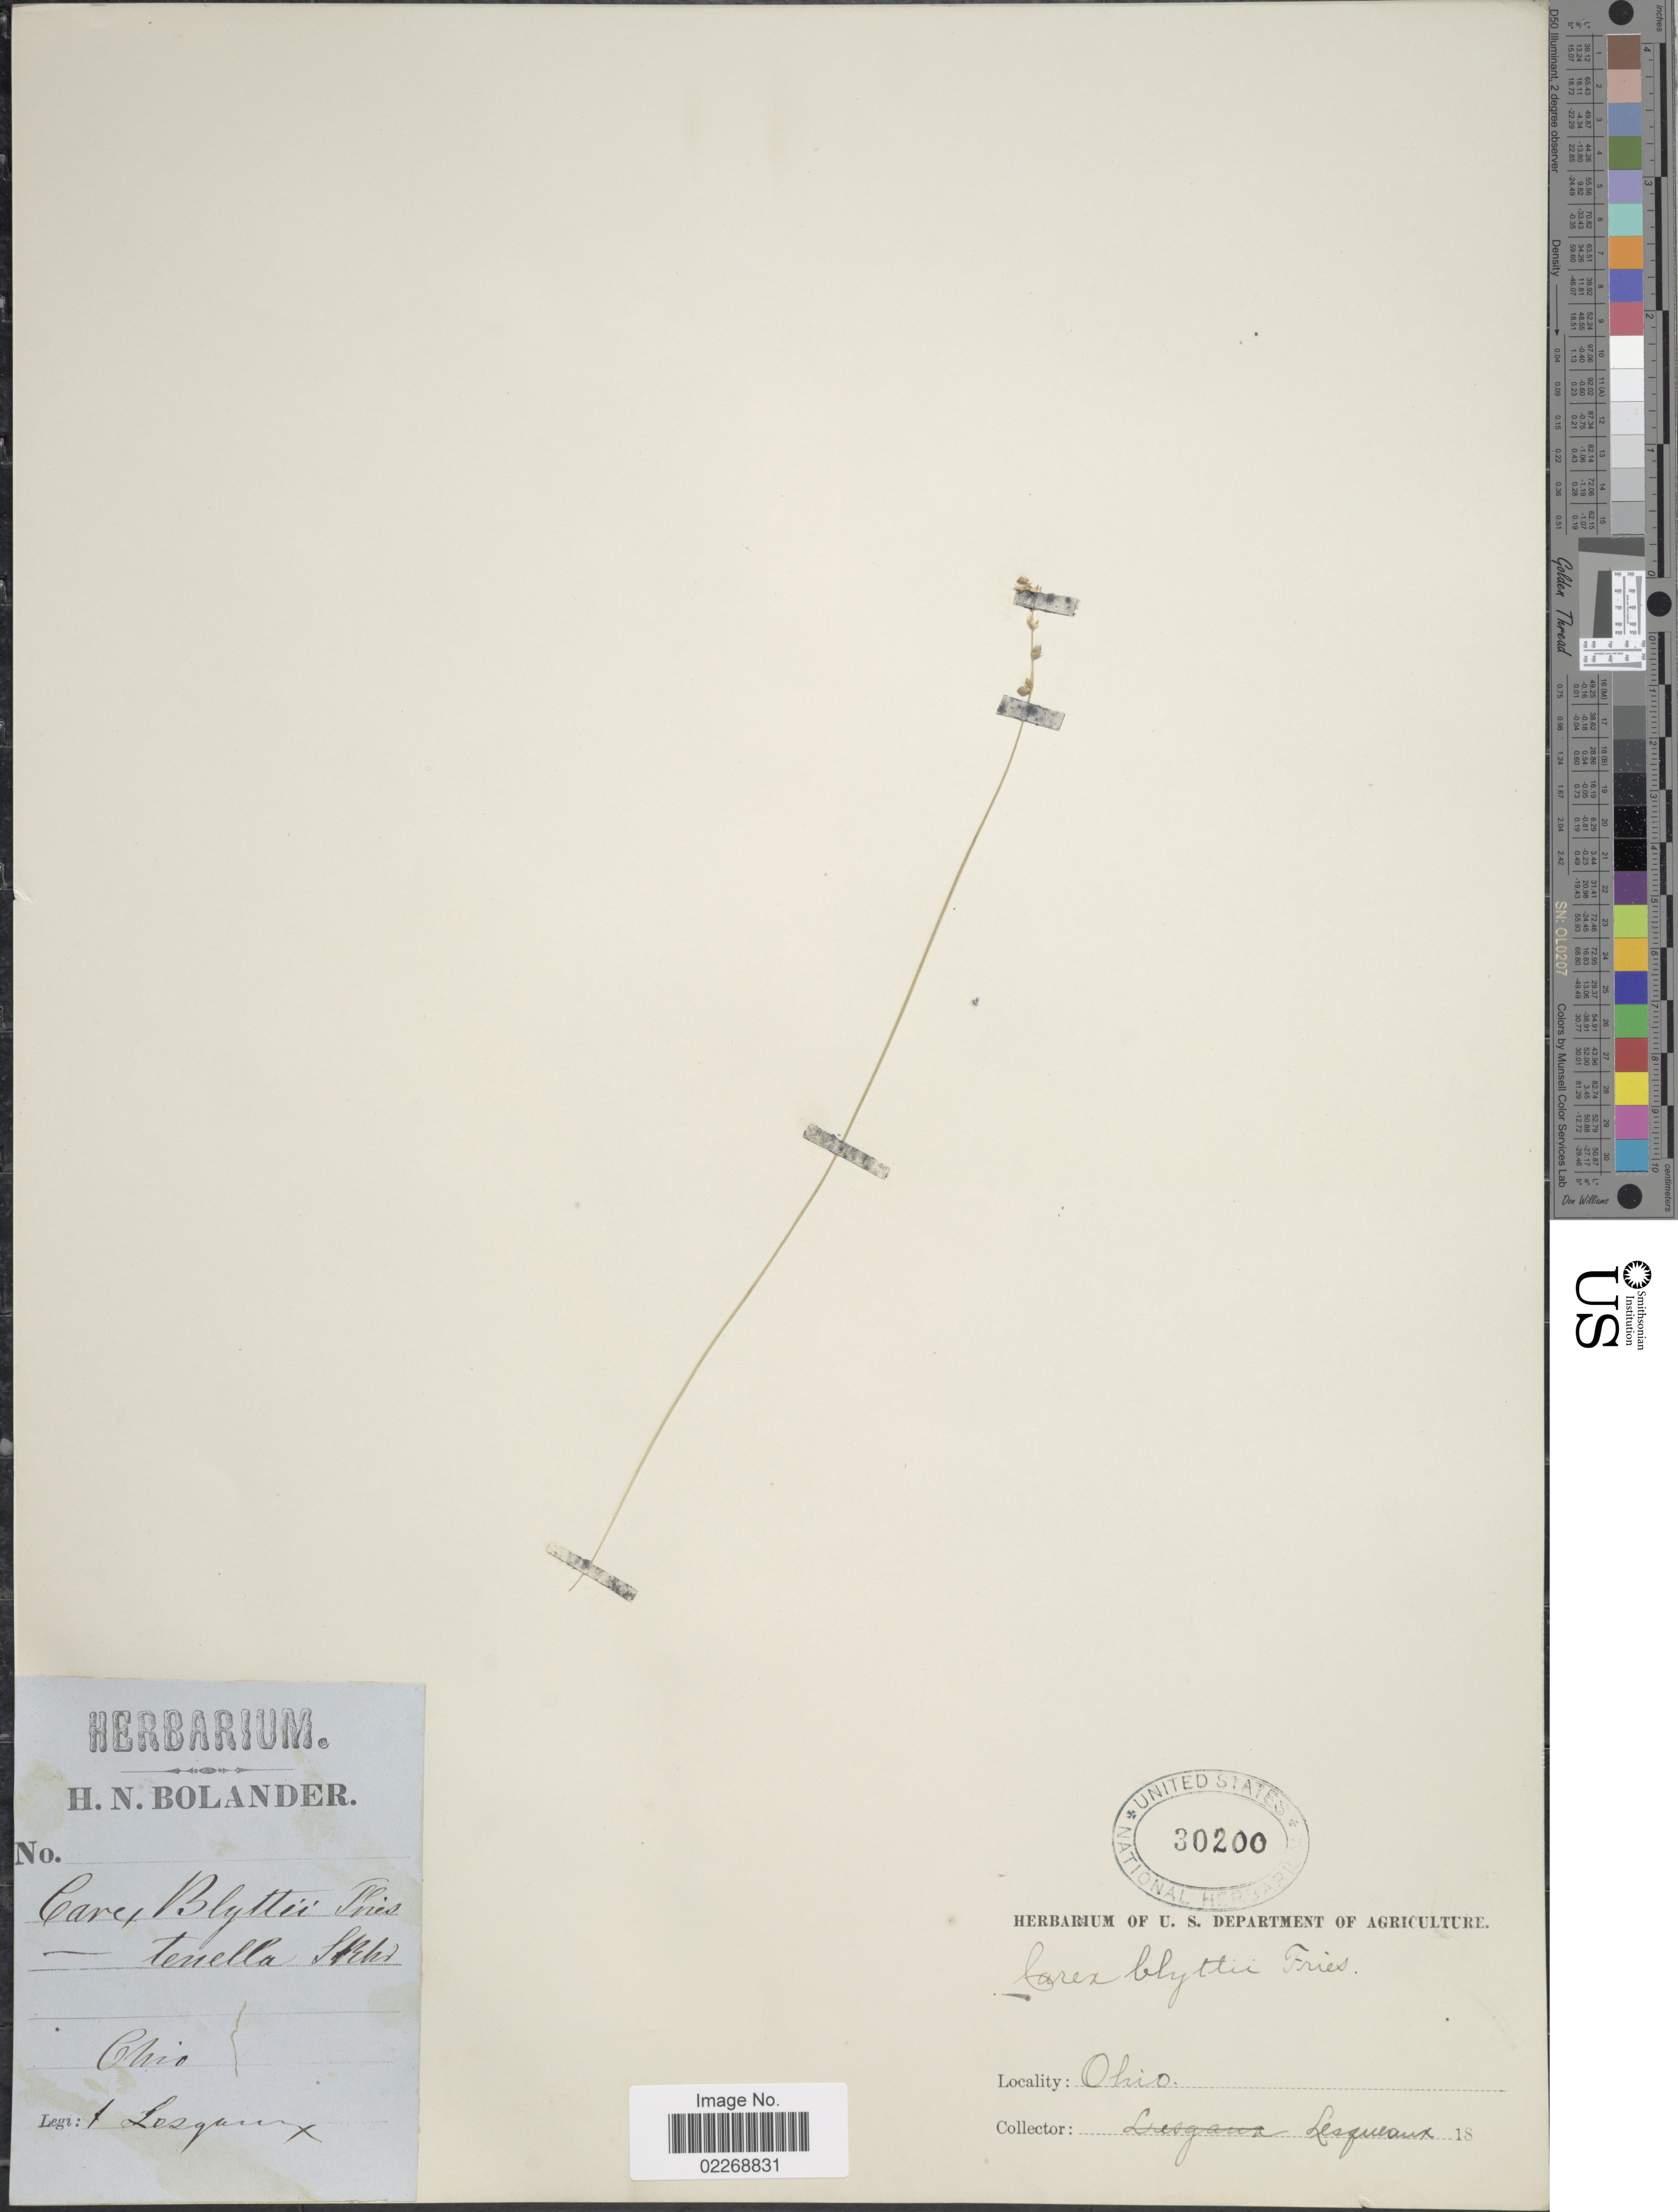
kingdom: Plantae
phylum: Tracheophyta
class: Liliopsida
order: Poales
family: Cyperaceae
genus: Carex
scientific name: Carex disperma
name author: Dewey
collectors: C. L. Lesquereux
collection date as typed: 18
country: United States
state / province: Ohio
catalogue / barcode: US 30200